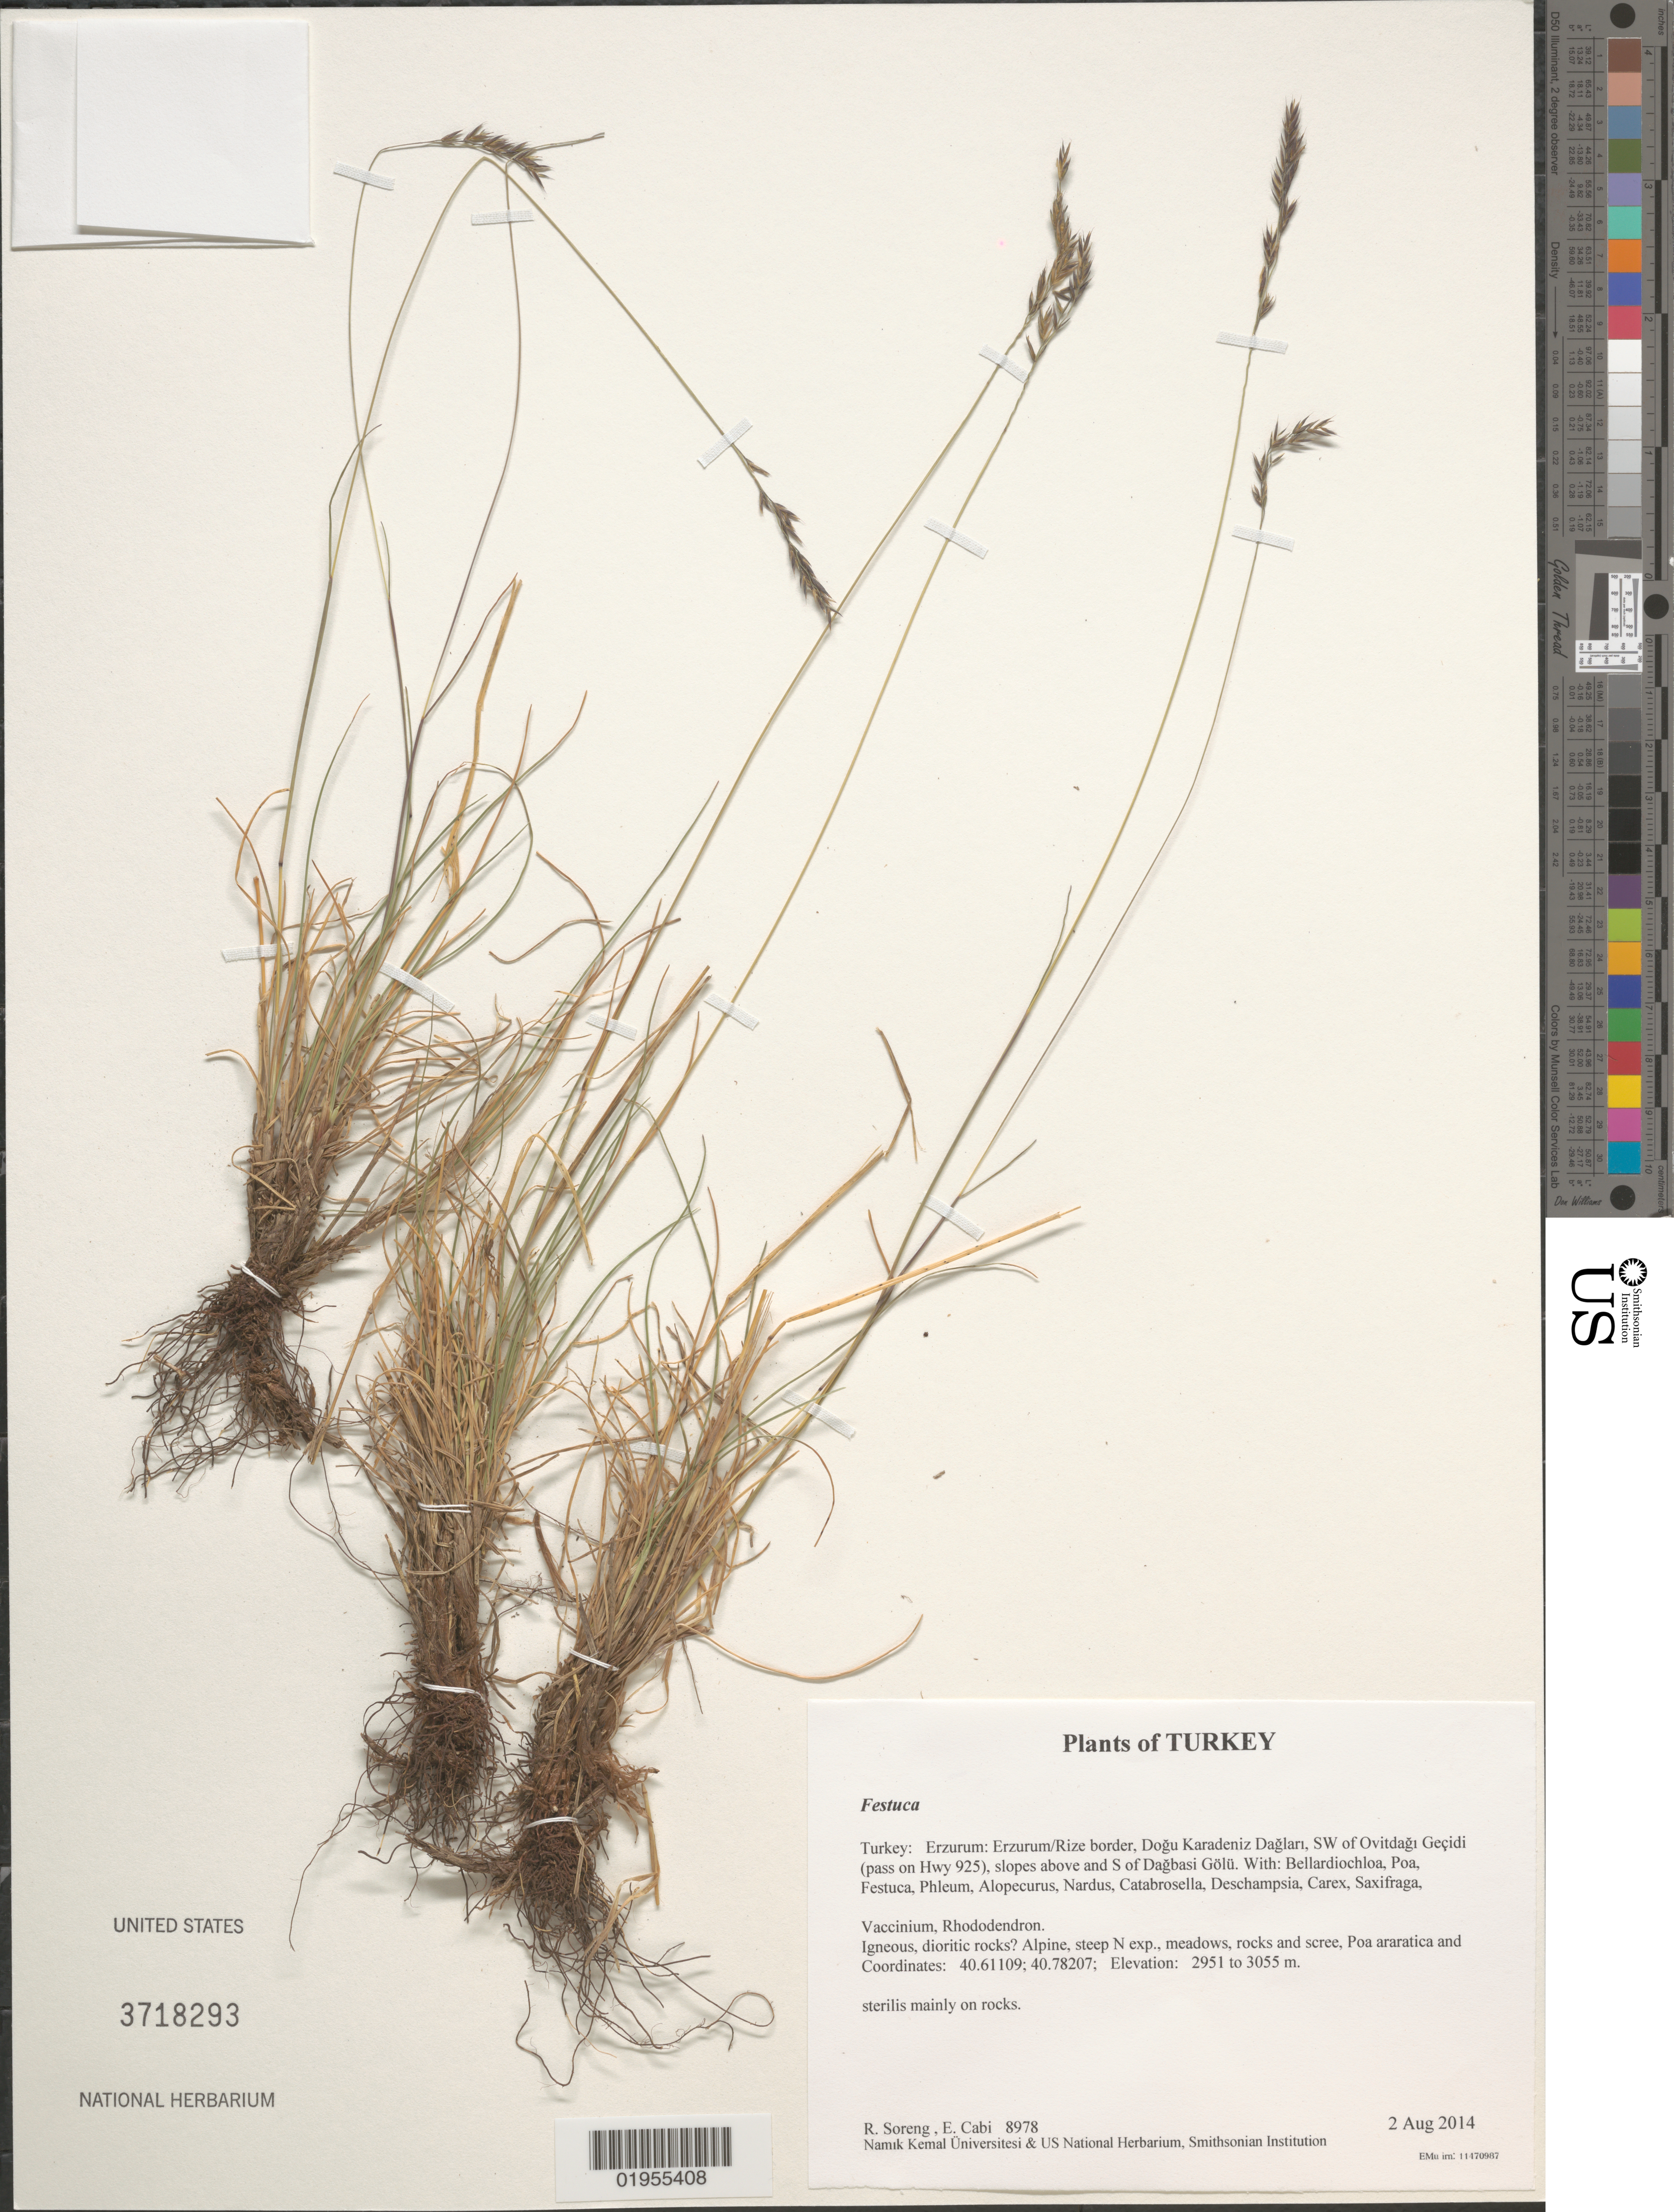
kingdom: Plantae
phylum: Tracheophyta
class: Liliopsida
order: Poales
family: Poaceae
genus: Festuca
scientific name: Festuca sp.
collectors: R. J. Soreng & E. Cabi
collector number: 8978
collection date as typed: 2 Aug 2014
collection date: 2014-08-02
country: Turkey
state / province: Erzurum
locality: Erzurum/Rize border, Dogu Karadeni Daglari, SW of Ovitdagi Gecidi (pass on Hwy 925), slopes above and S of Dagbasi Golu,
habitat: Igneous, dioritic rocks? Alpine, steep N exp., meadows, rocks and scree, Poa araratica and sterilis mainly on rocks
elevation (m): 2951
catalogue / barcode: US 3718293